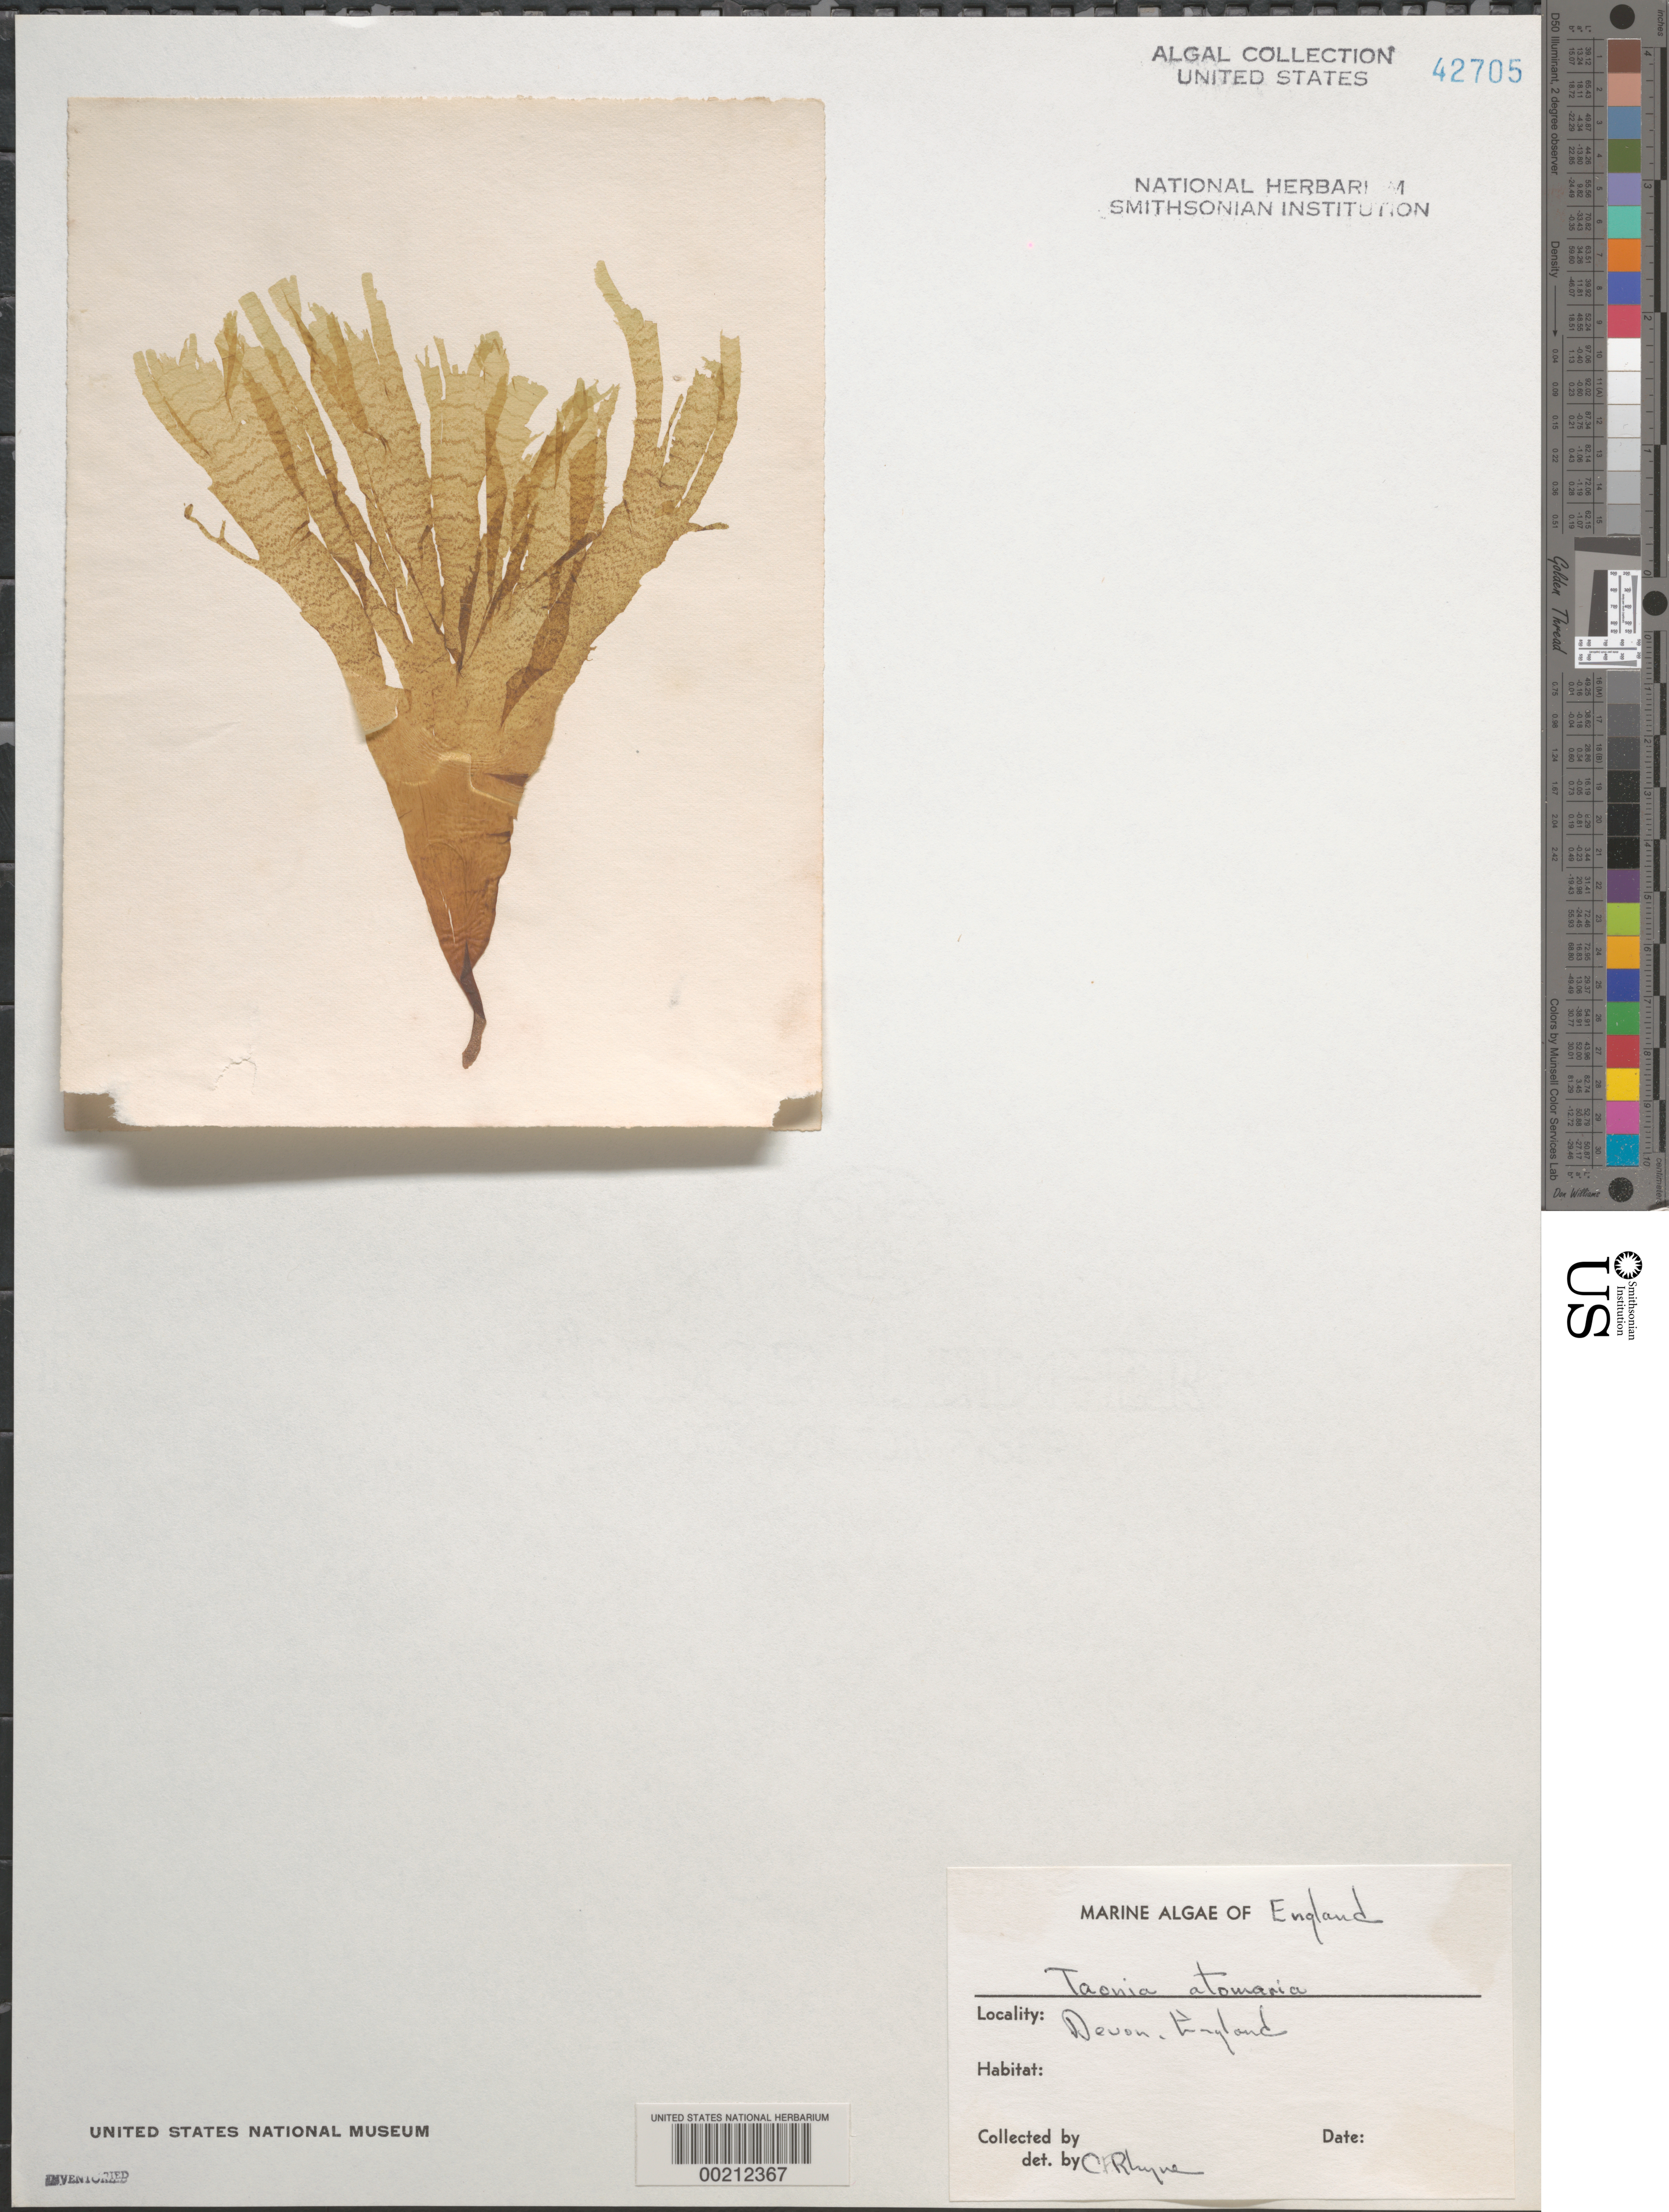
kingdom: Chromista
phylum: Ochrophyta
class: Phaeophyceae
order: Dictyotales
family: Dictyotaceae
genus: Taonia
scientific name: Taonia atomaria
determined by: Rhyne, C. F.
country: United Kingdom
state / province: England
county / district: Devon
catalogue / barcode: US 42705